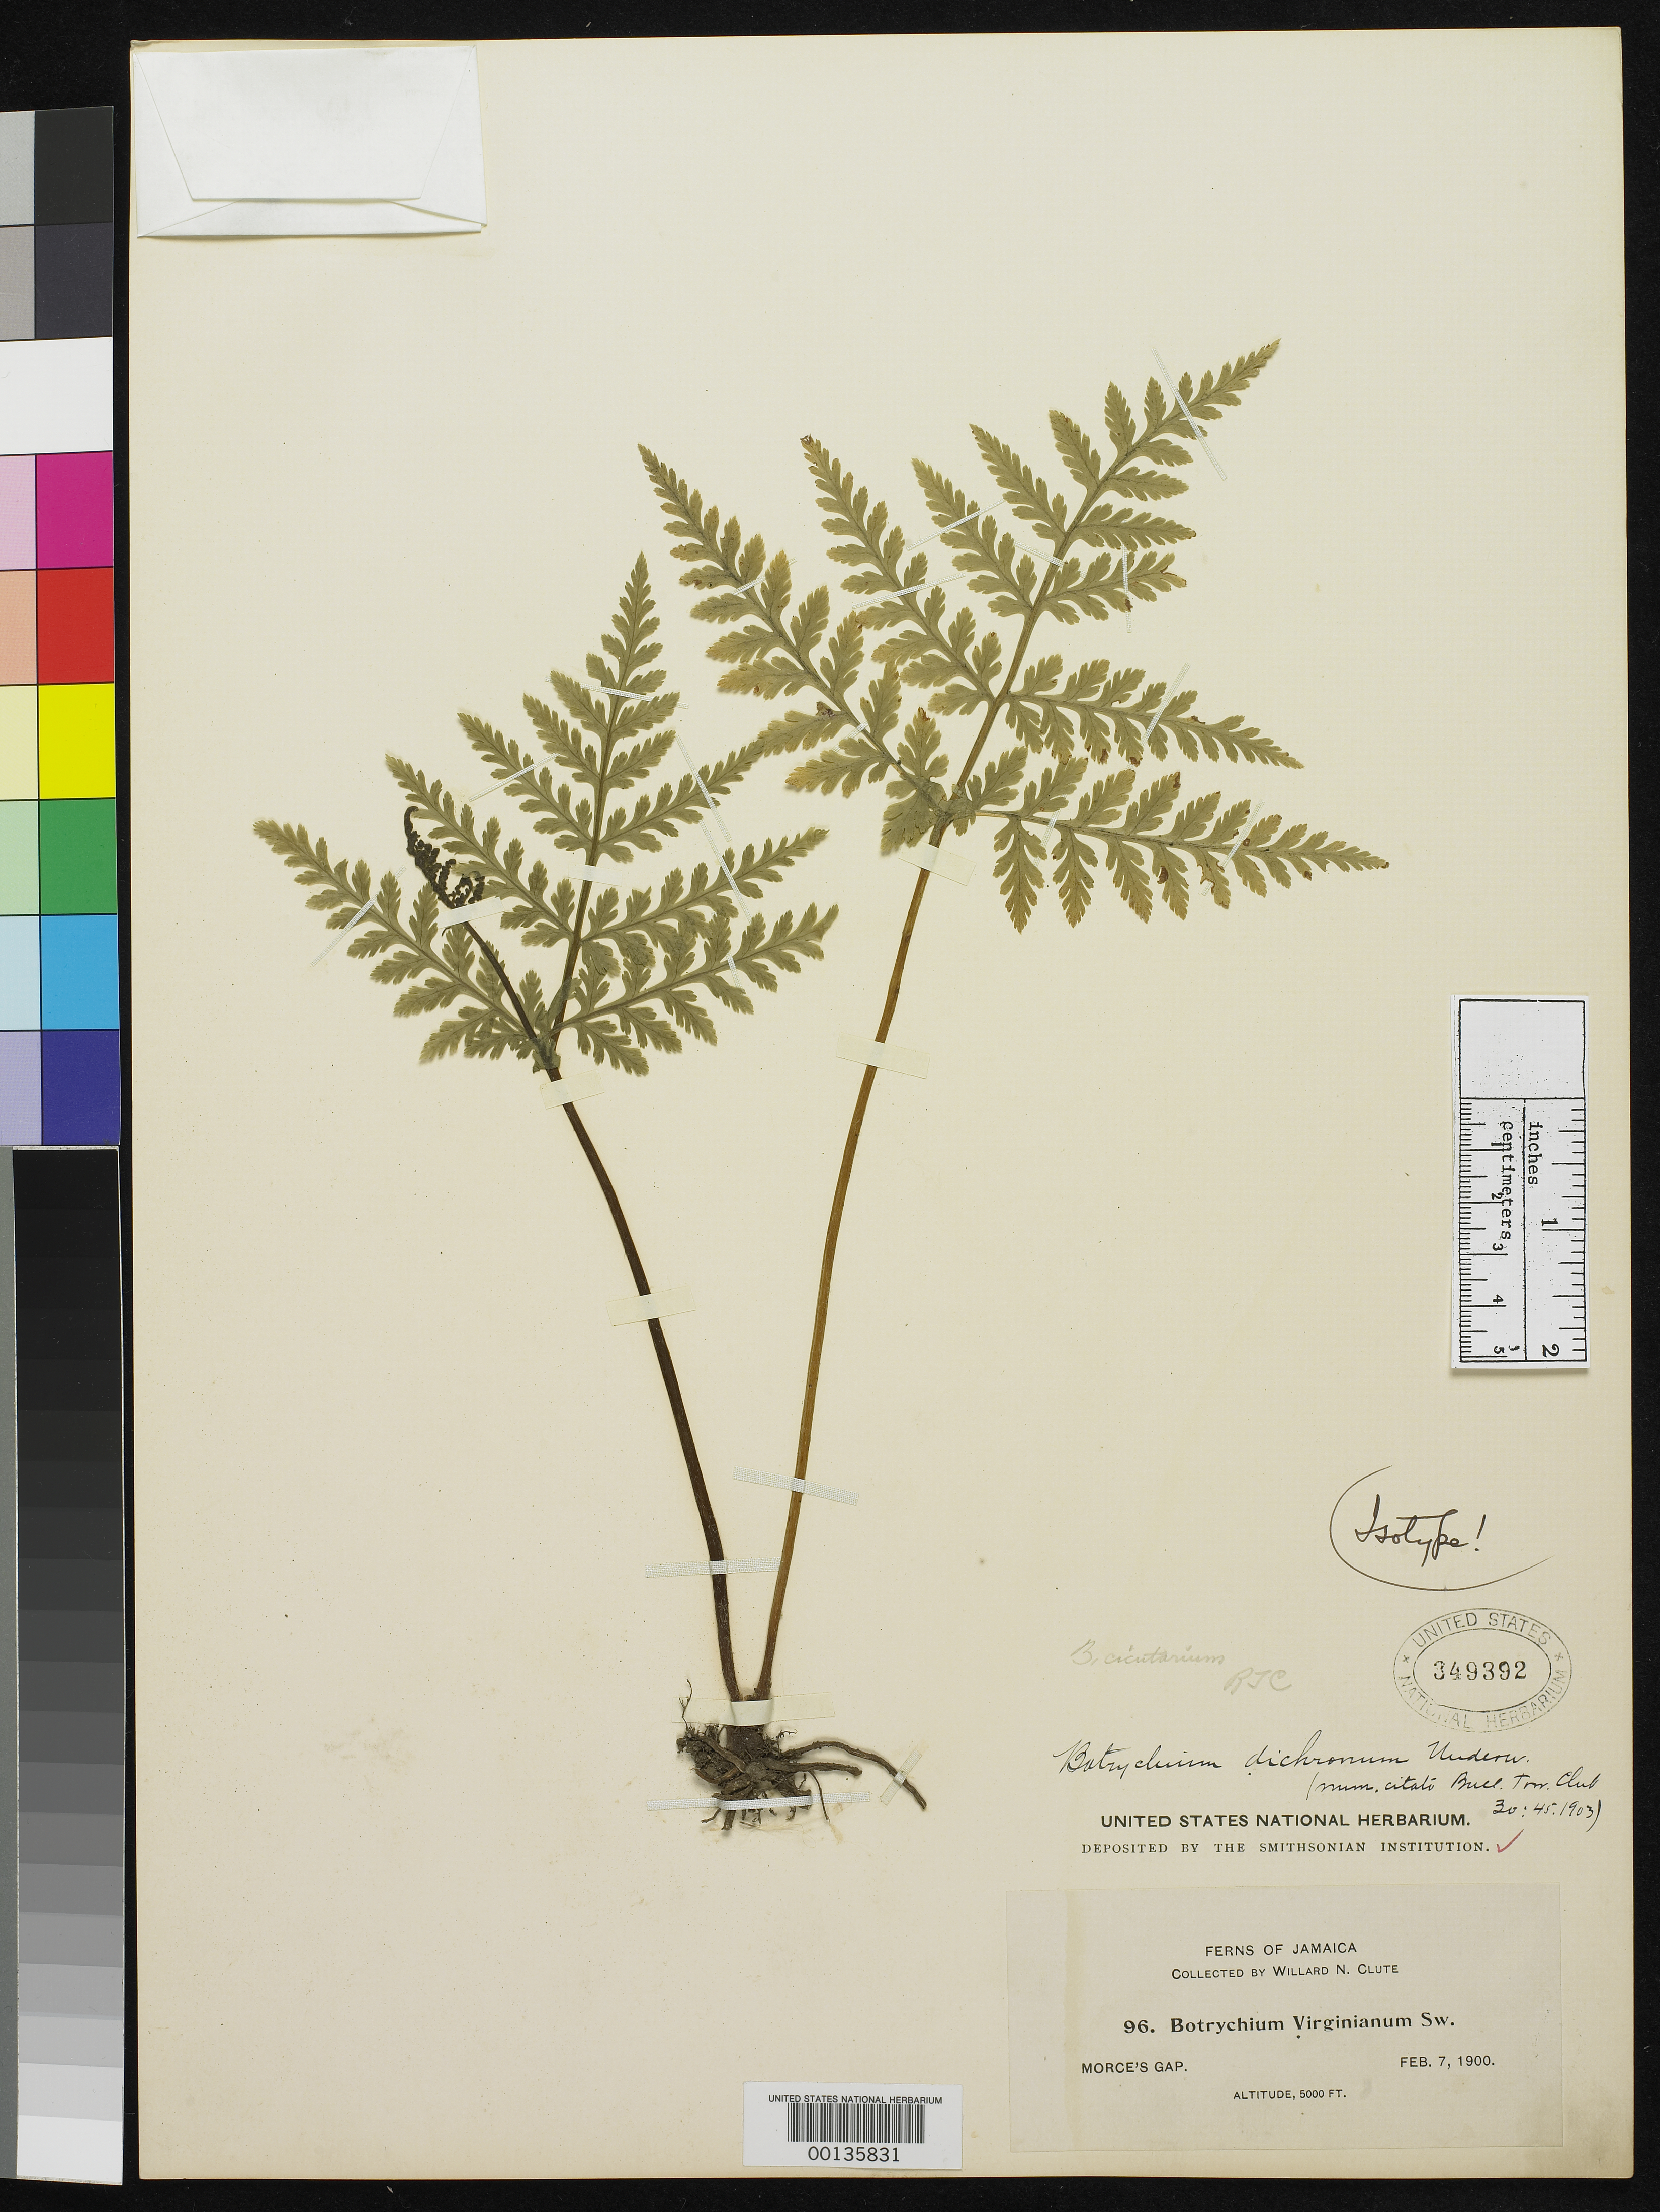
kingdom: Plantae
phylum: Tracheophyta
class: Polypodiopsida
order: Ophioglossales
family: Ophioglossaceae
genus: Botrychium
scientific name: Botrychium dichronum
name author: Underw.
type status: Type Collection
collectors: W. N. Clute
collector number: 96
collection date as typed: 07 Feb 1900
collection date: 1900-02-07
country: Jamaica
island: Greater Antilles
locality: Morce's Cap.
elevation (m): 1524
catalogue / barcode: US 349392